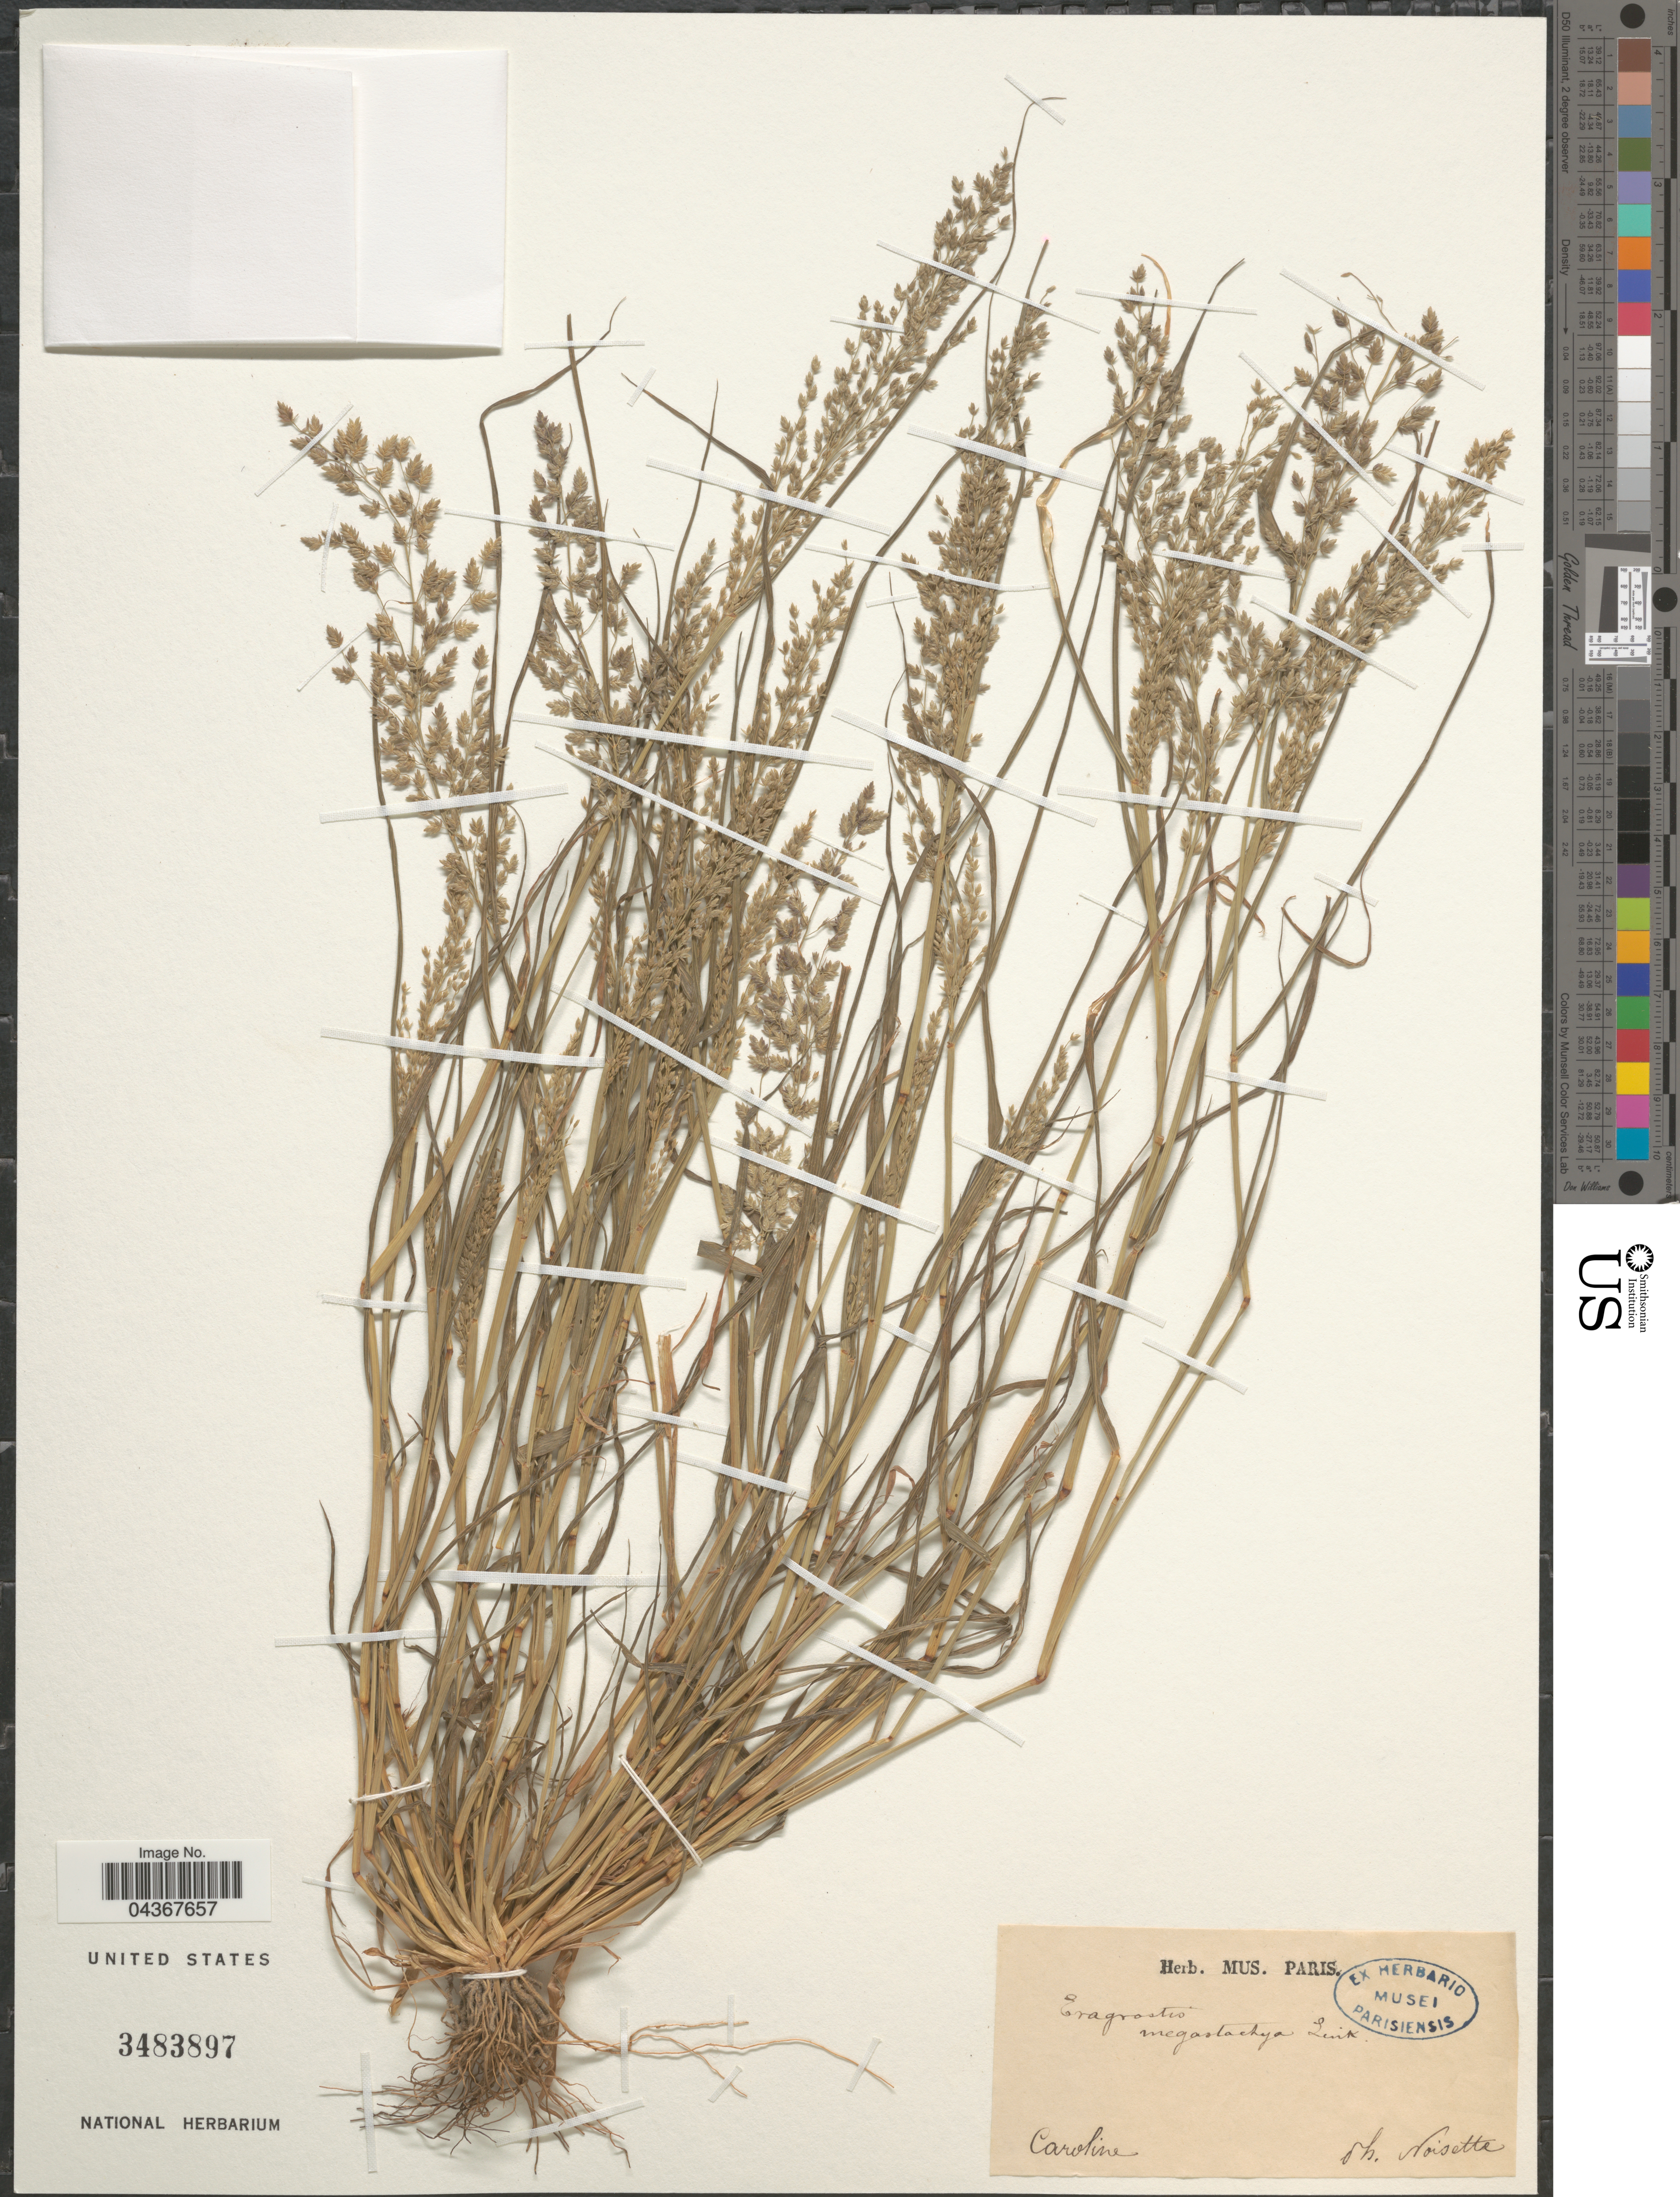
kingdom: Plantae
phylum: Tracheophyta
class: Liliopsida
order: Poales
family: Poaceae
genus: Eragrostis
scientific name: Eragrostis cilianensis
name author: (Bellardi) Vignolo ex Janch.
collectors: T. Noisette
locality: Caroline.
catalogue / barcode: US 3483897